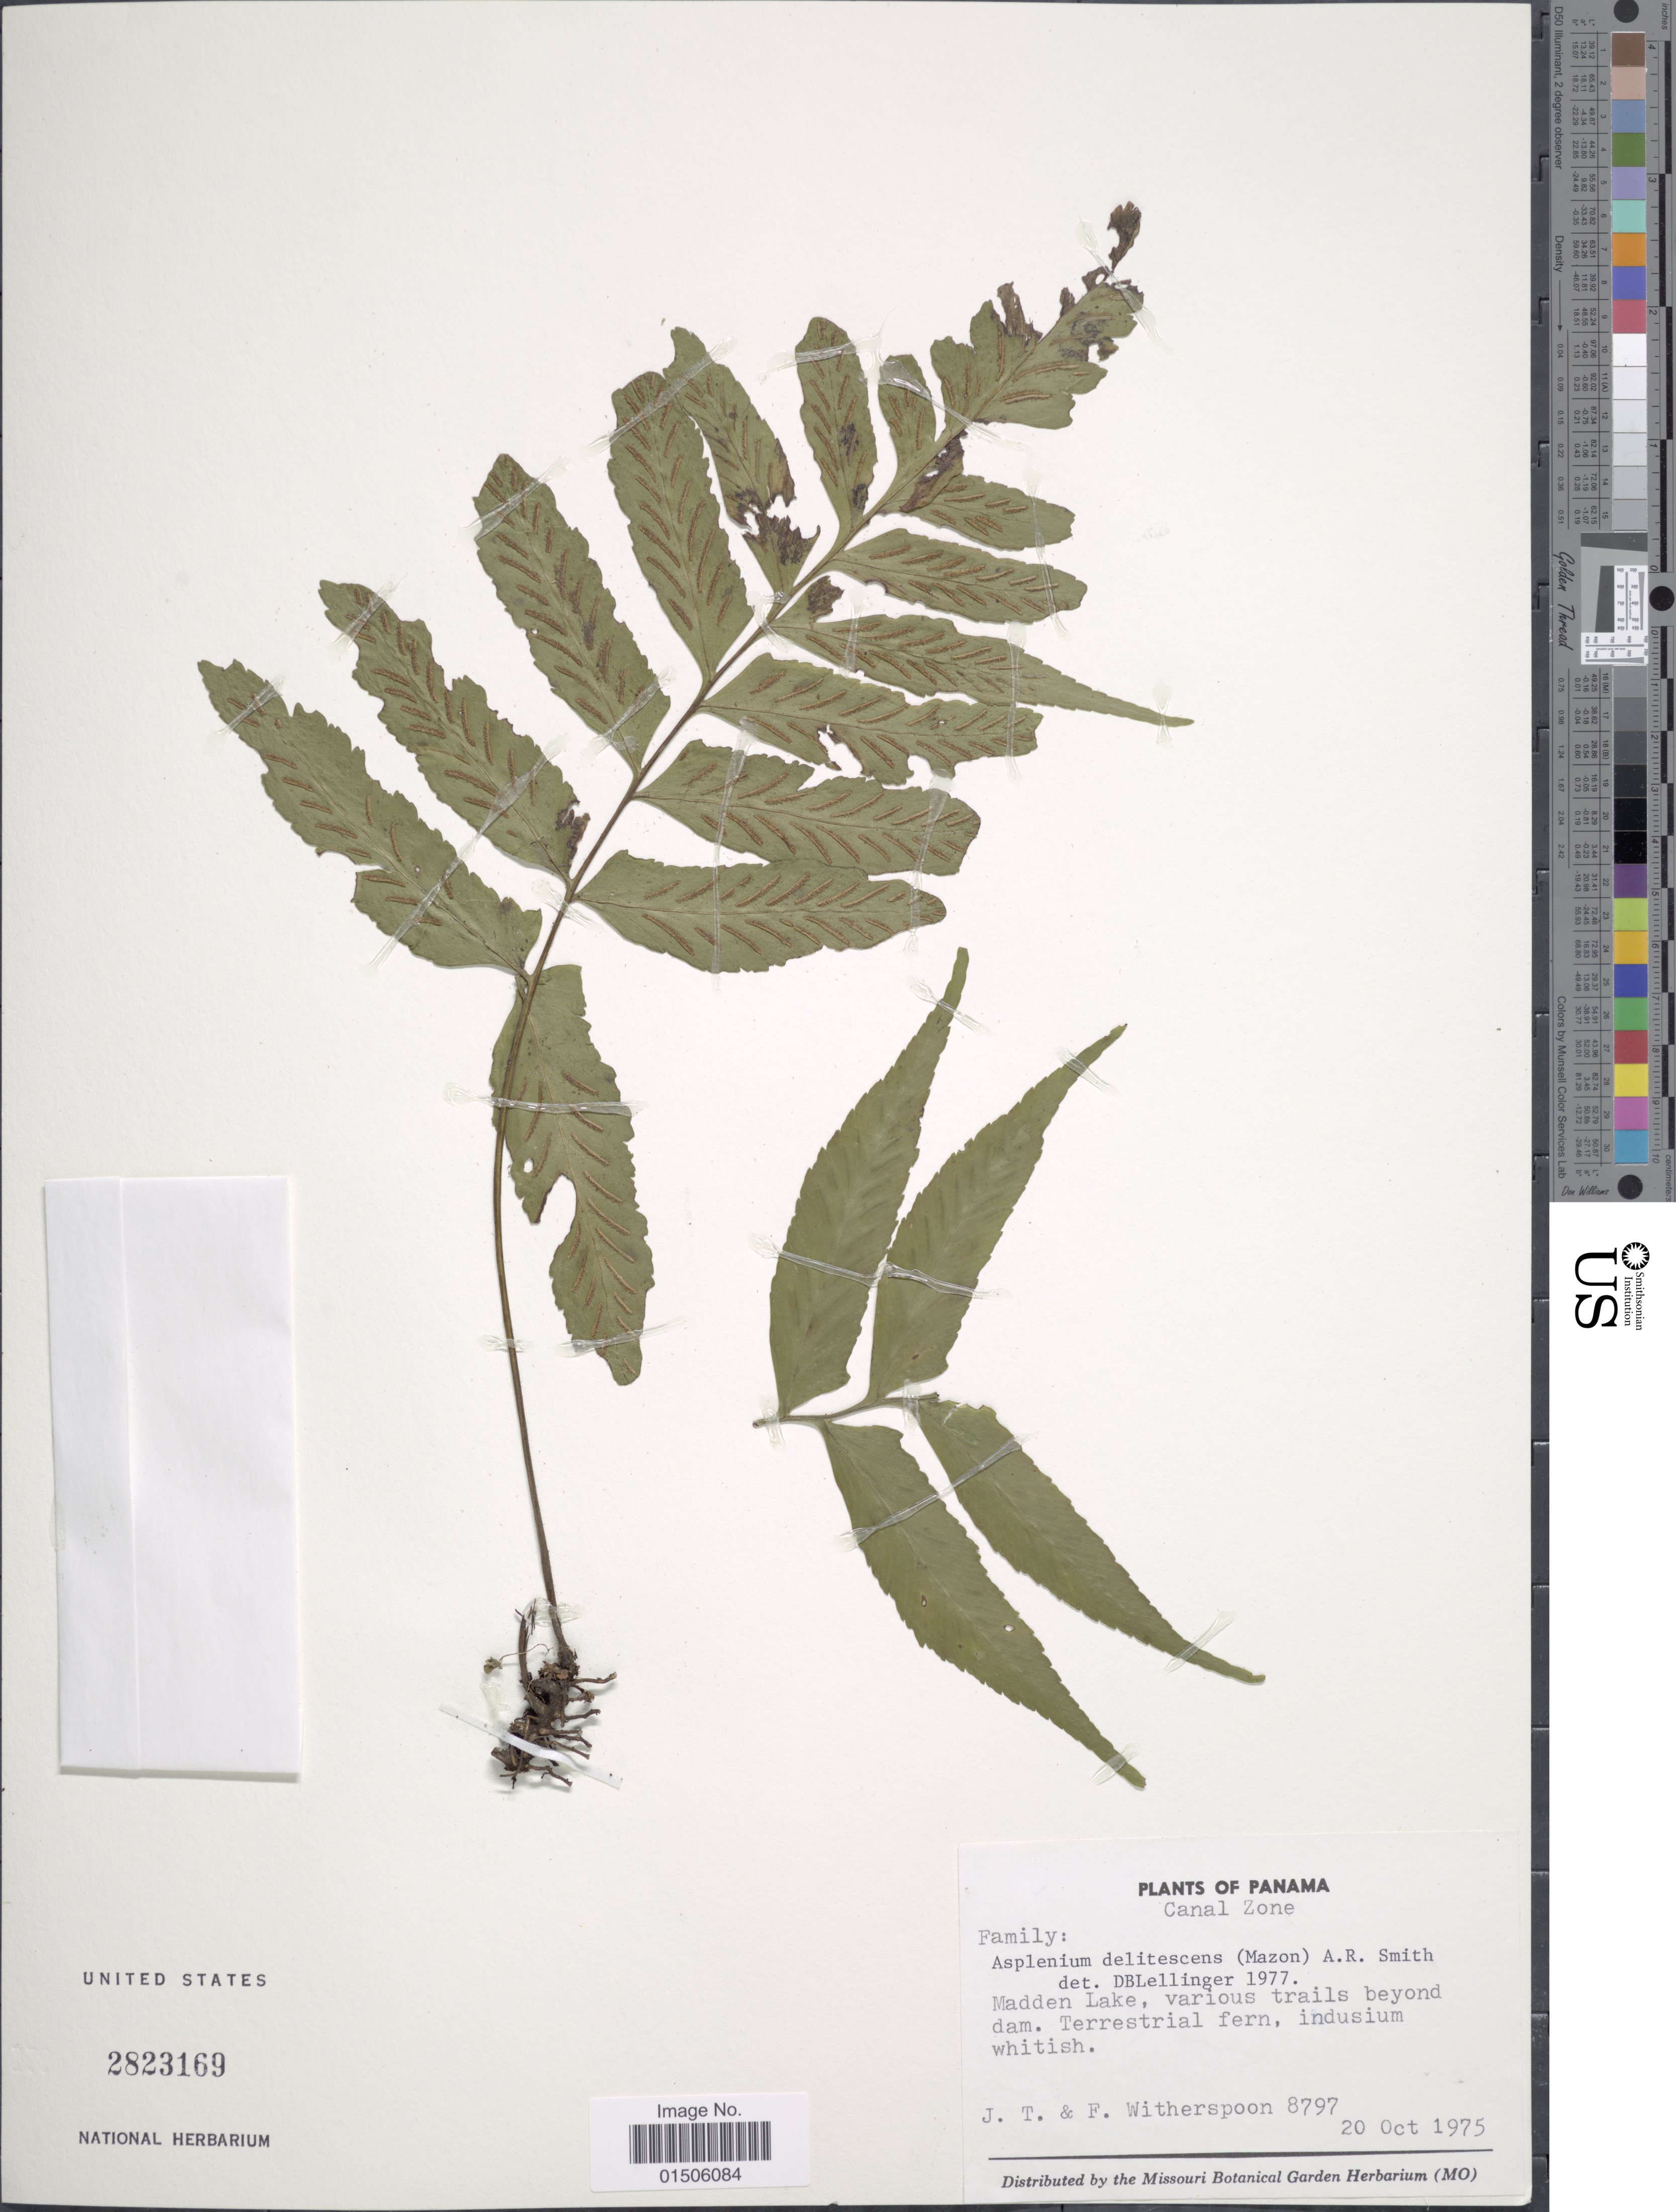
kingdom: Plantae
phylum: Tracheophyta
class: Polypodiopsida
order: Polypodiales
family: Aspleniaceae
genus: Asplenium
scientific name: Asplenium delitescens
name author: (Maxon) L.D. Gómez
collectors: J. Witherspoon & F. Witherspoon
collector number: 8797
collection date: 1975-10-20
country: Panama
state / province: Colón / Panamá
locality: Canal Zone, Madden Lake, various trails beyond dam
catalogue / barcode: US 2823169